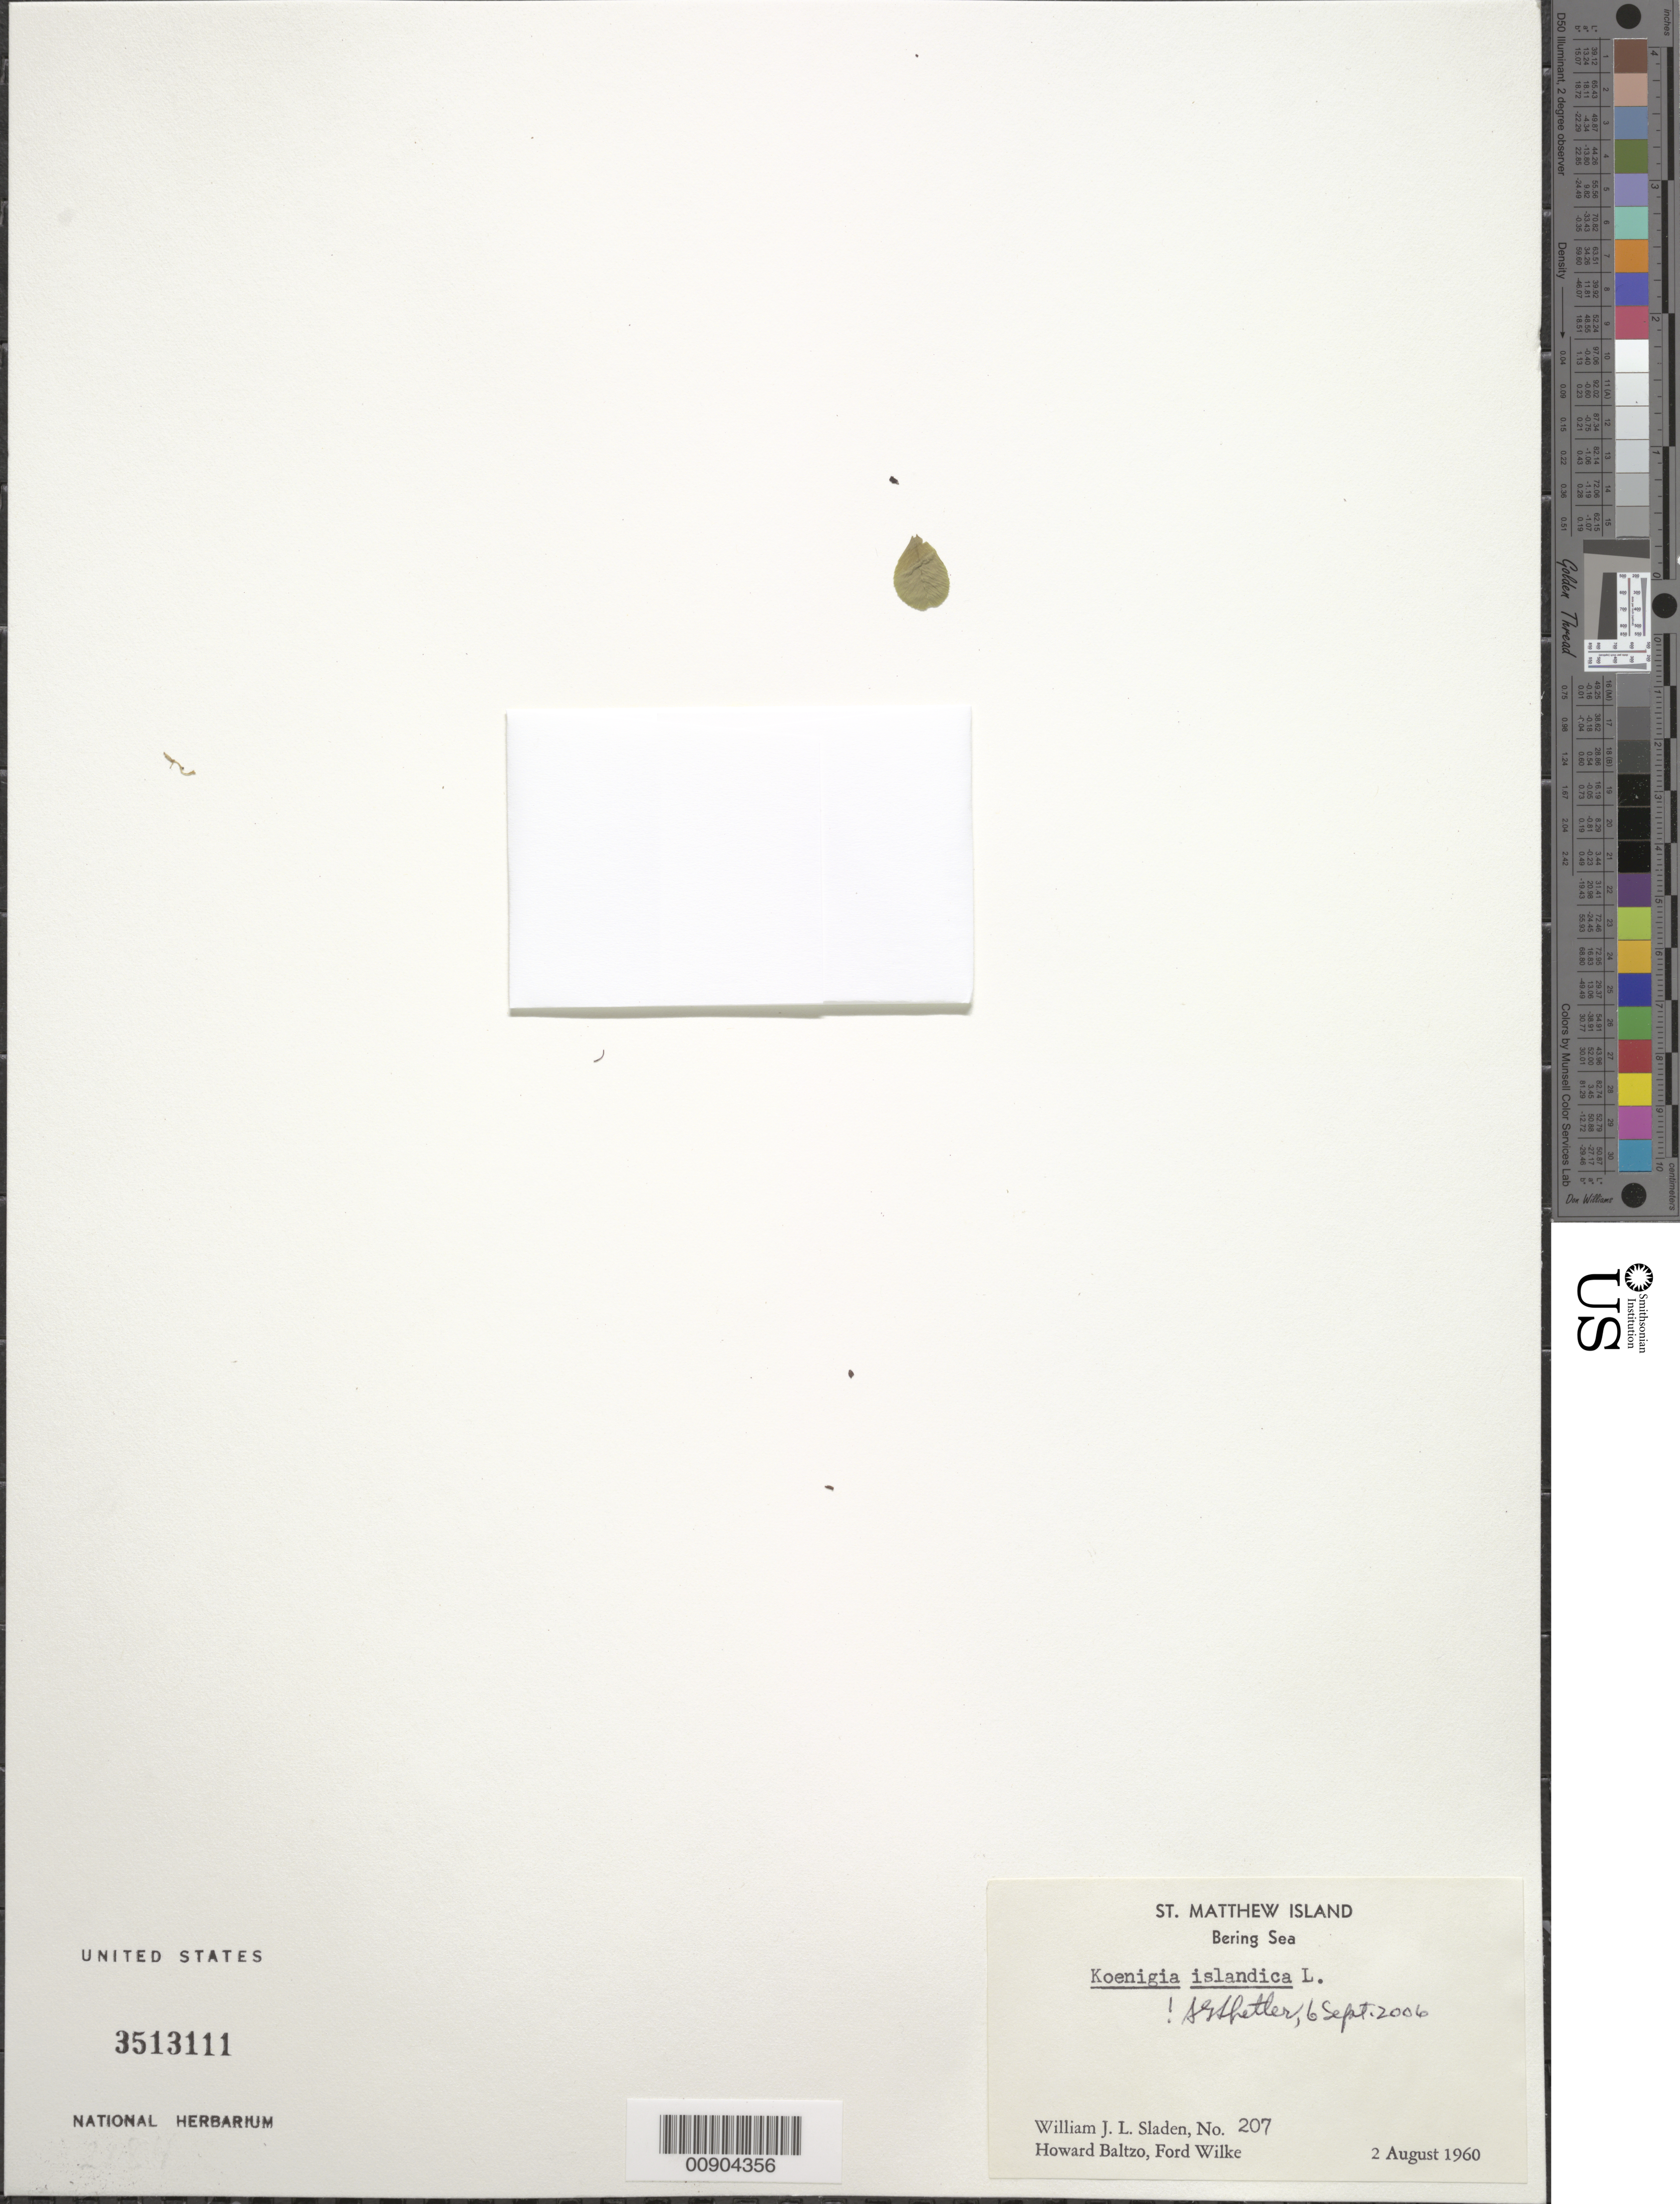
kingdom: Plantae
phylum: Tracheophyta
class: Magnoliopsida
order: Caryophyllales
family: Polygonaceae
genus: Koenigia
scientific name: Koenigia islandica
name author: L.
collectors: W. Sladen, H. Baltzo & F. Wilke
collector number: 207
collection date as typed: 02 Aug 1960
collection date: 1960-08-02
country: United States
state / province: Alaska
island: St. Matthew Island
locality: St. Matthew Island, Bering Sea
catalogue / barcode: US 3503111